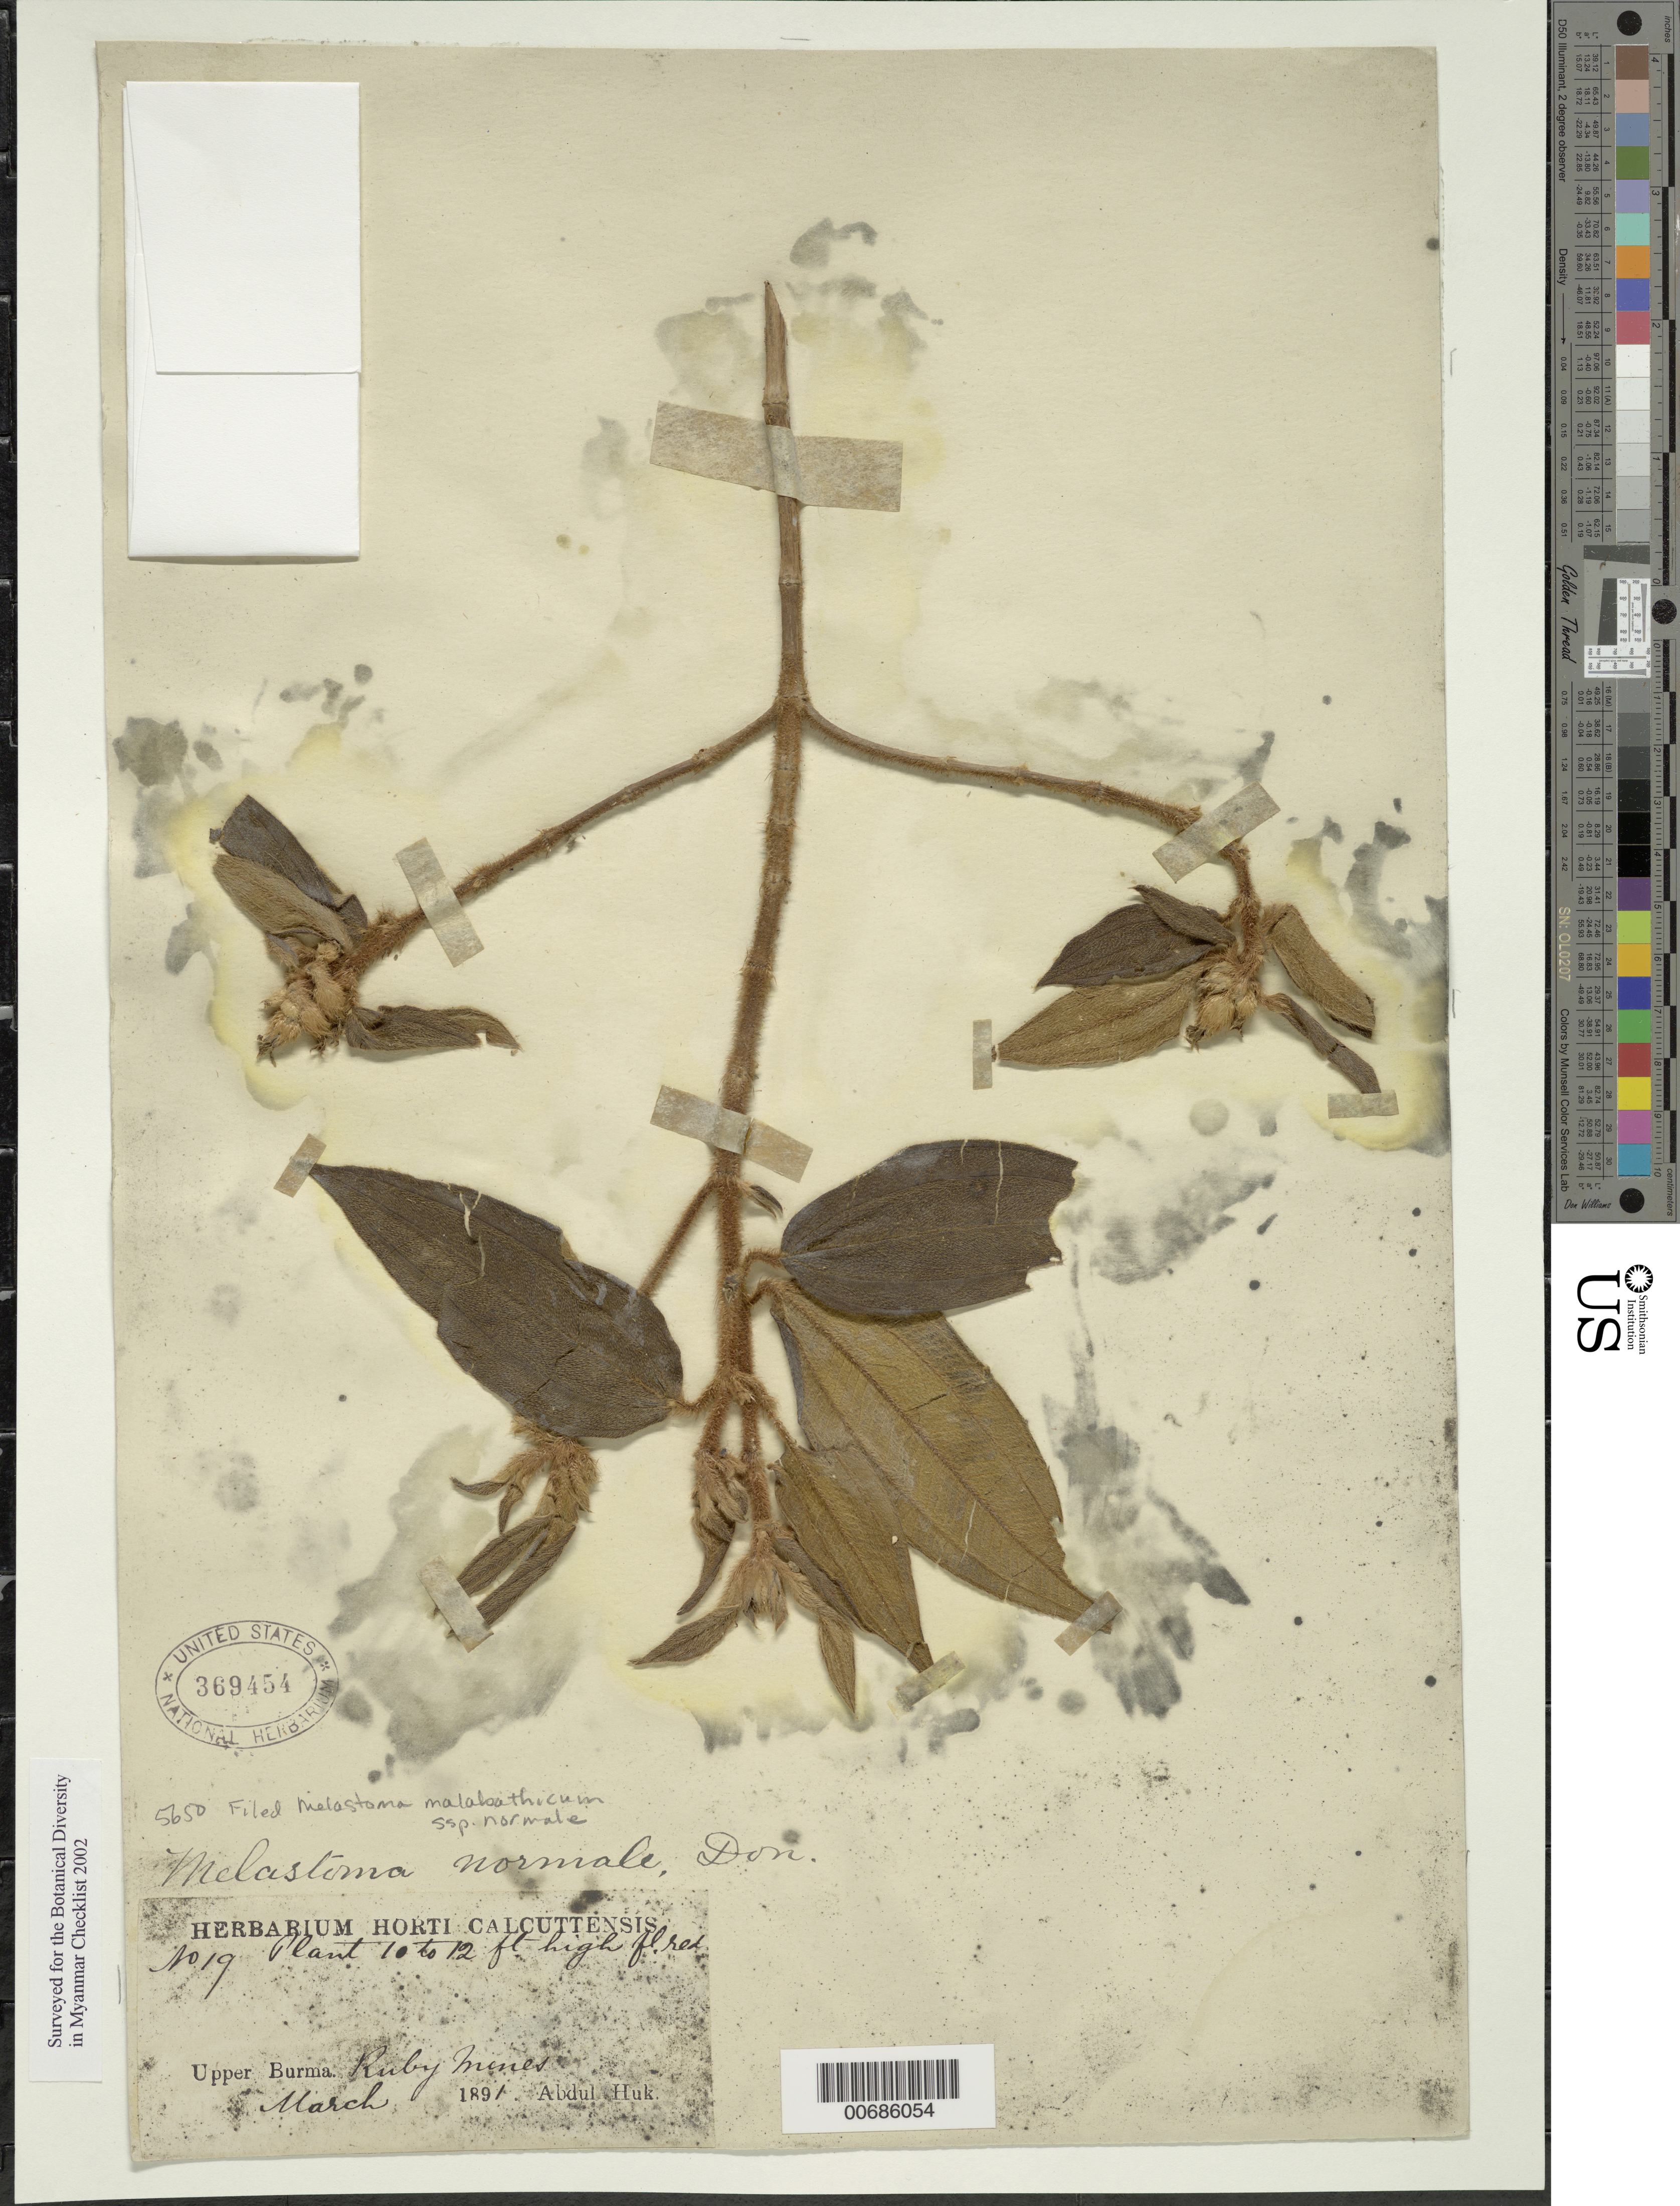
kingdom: Plantae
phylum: Tracheophyta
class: Magnoliopsida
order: Myrtales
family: Melastomataceae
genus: Melastoma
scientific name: Melastoma malabathricum subsp. normale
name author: L.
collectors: A. Huk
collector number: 19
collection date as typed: Mar 1891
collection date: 1891-03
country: Myanmar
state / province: Mandalay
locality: Ruby Mines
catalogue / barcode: US 369454